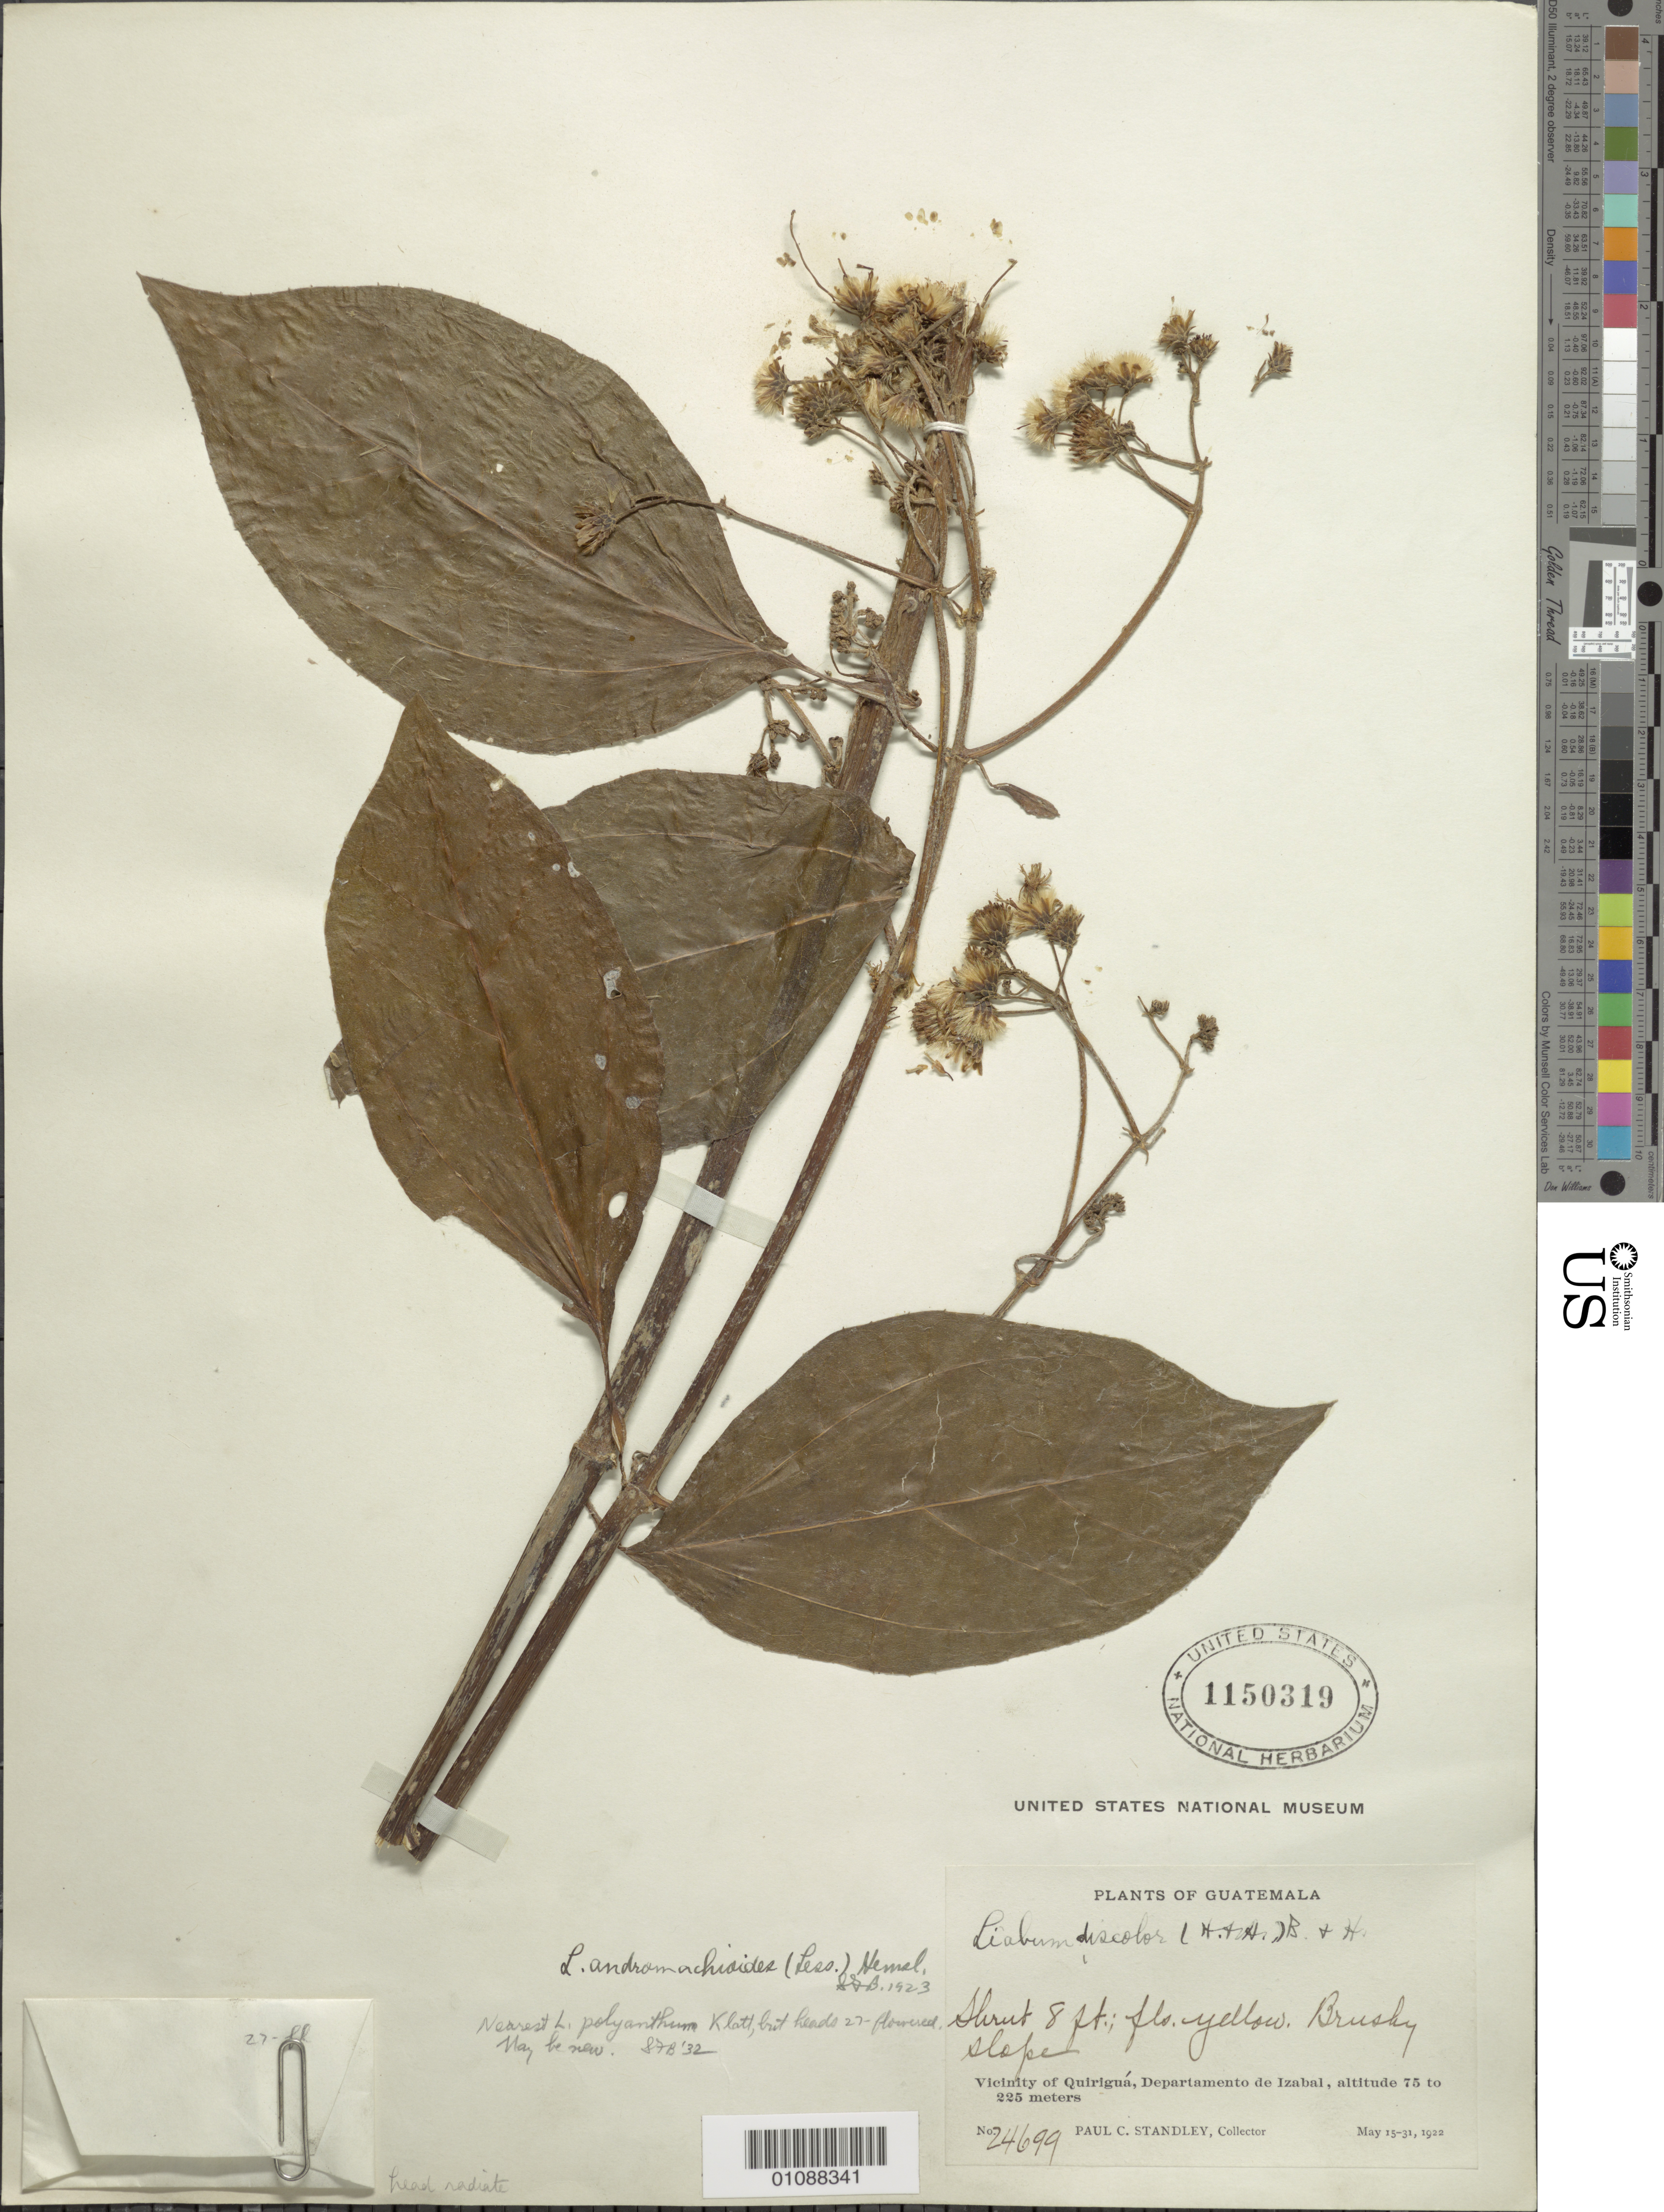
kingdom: Plantae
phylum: Tracheophyta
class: Magnoliopsida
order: Asterales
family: Asteraceae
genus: Sinclairia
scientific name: Sinclairia polyantha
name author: (Klatt) Rydb.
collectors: P. C. Standley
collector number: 24699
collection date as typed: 15 May 1922 to 31 May 1922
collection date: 1922-05-15/1922-05-31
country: Guatemala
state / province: Izabal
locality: Quirigua, vic.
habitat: Brushy slope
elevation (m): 75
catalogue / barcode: US 1150319